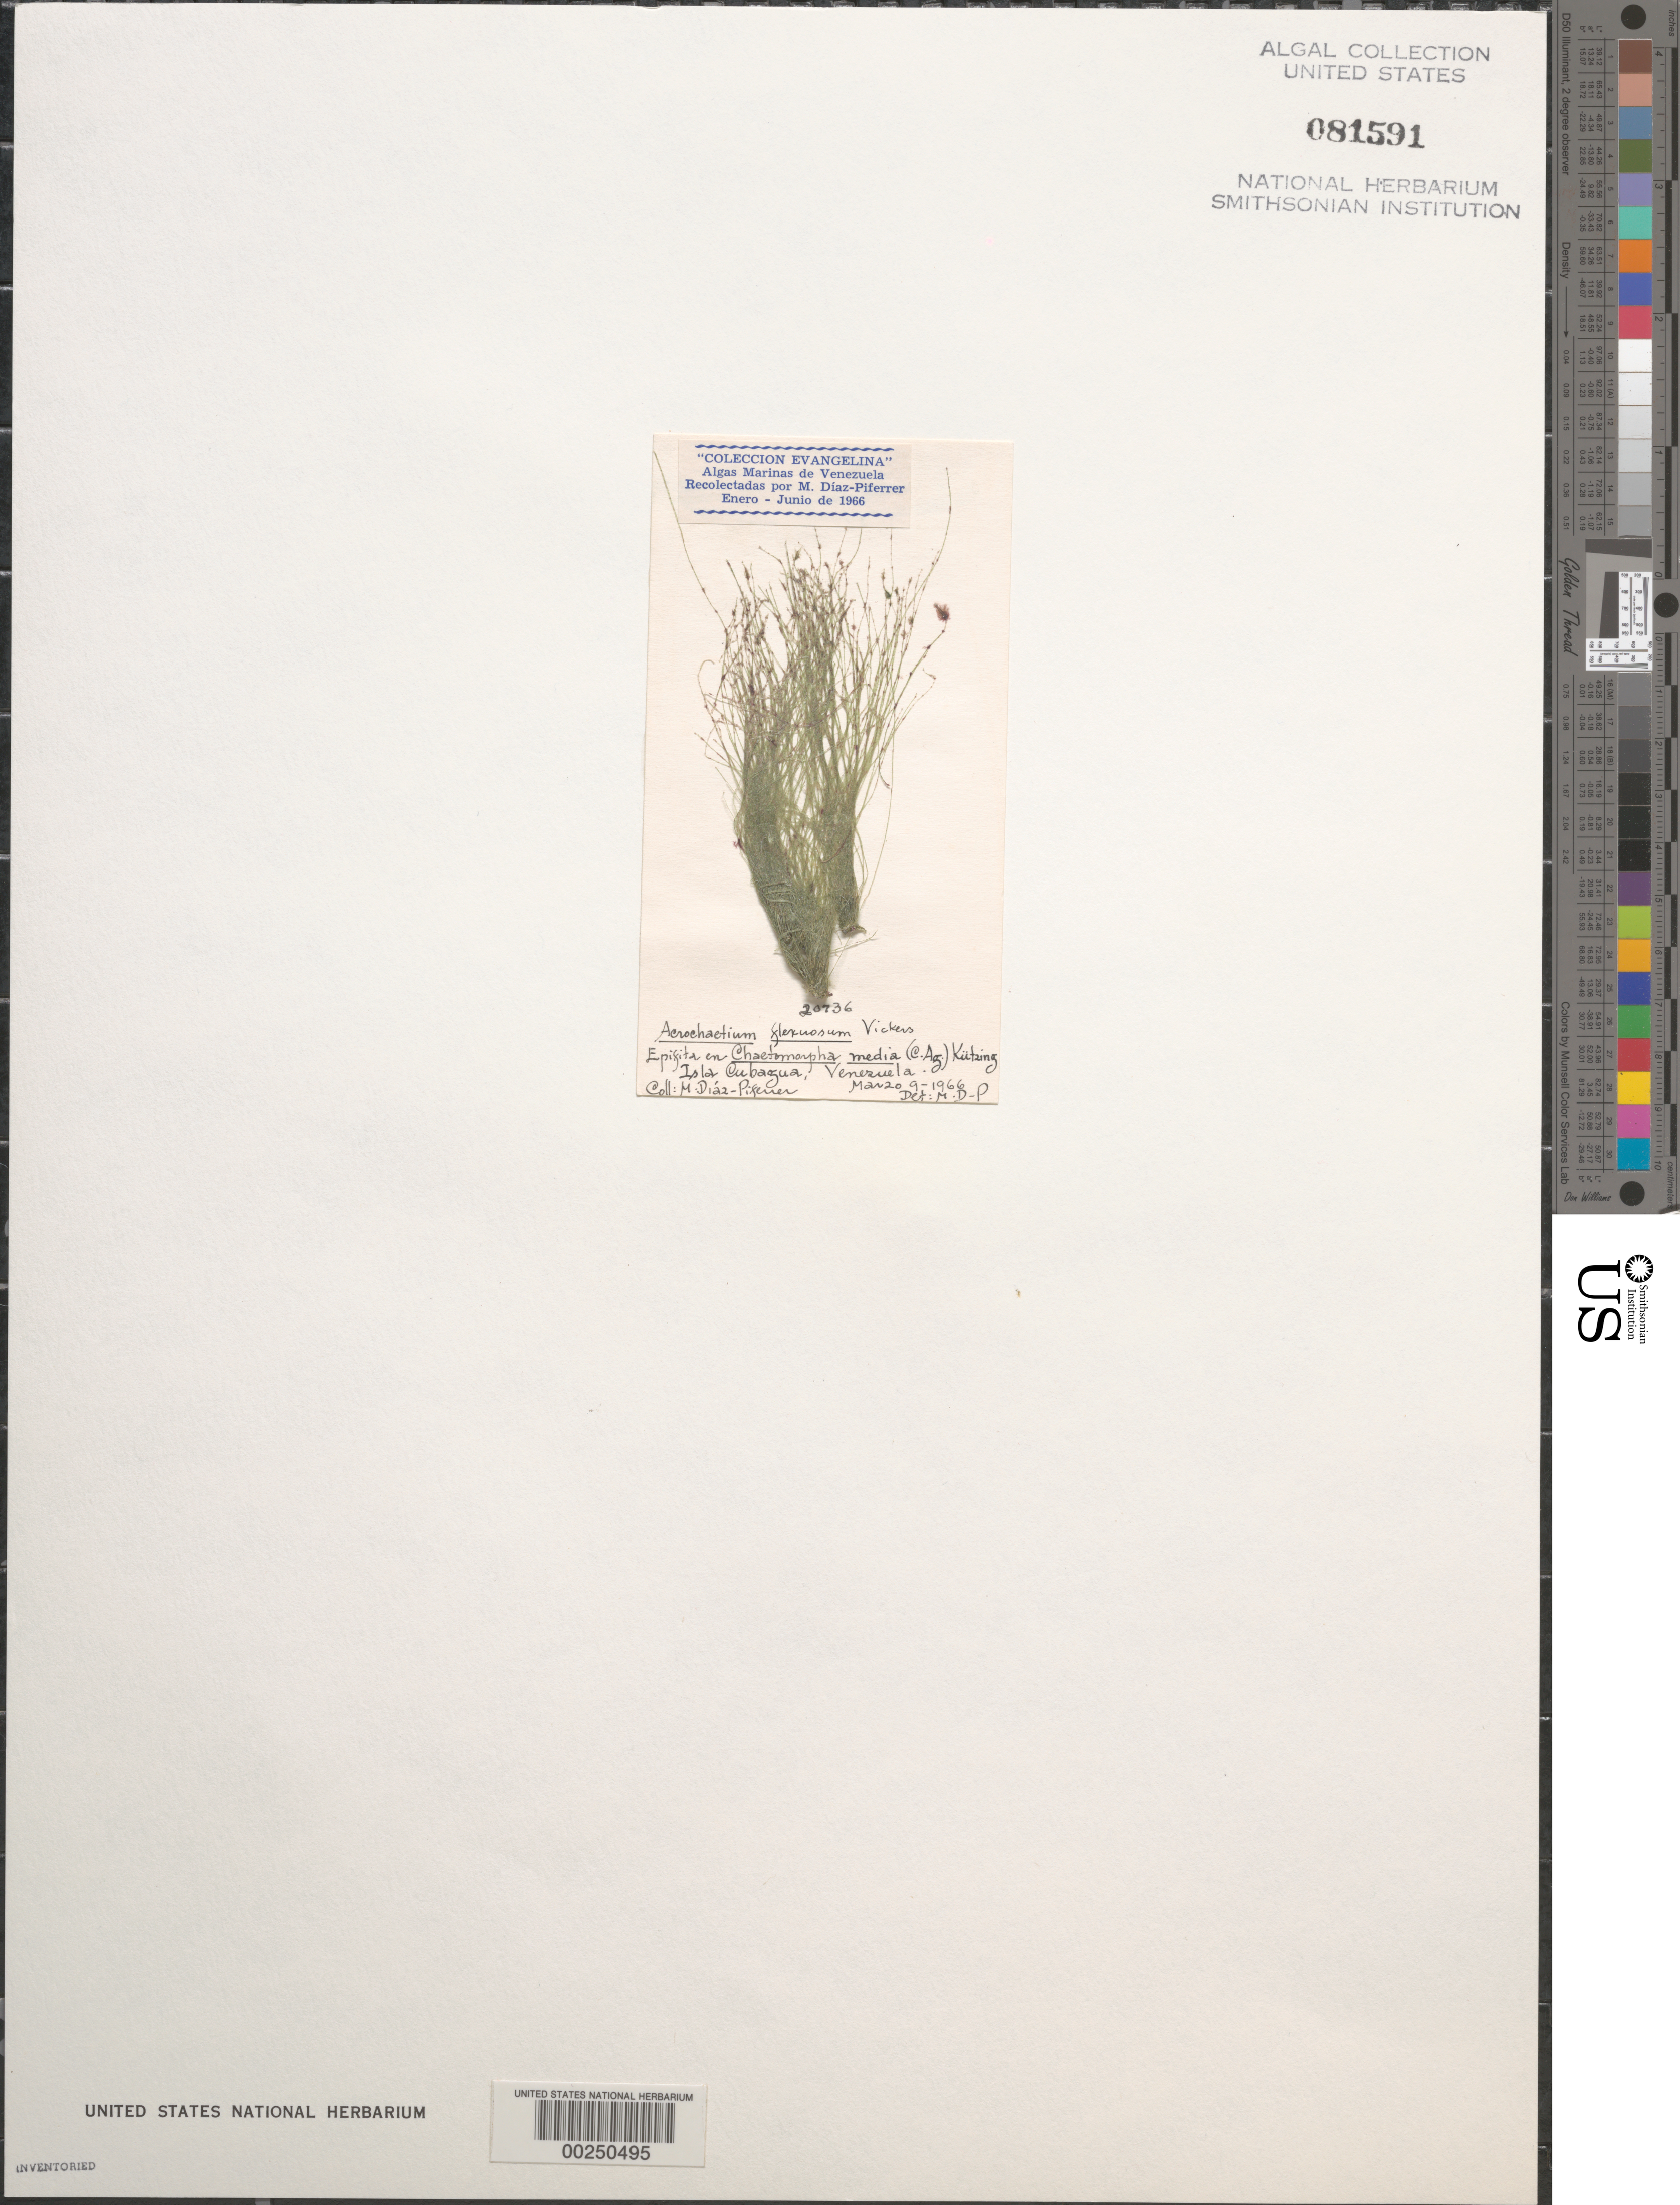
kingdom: Plantae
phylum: Rhodophyta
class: Florideophyceae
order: Acrochaetiales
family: Acrochaetiaceae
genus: Acrochaetium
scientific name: Acrochaetium flexuosum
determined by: Diaz-Piferrer, M.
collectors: M. Diaz-Piferrer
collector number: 20736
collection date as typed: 09 Mar 1966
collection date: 1966-03-09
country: Venezuela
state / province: Nueva Esparta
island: Cubagua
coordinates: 10 49' N, 64 11' W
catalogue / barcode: US 81591